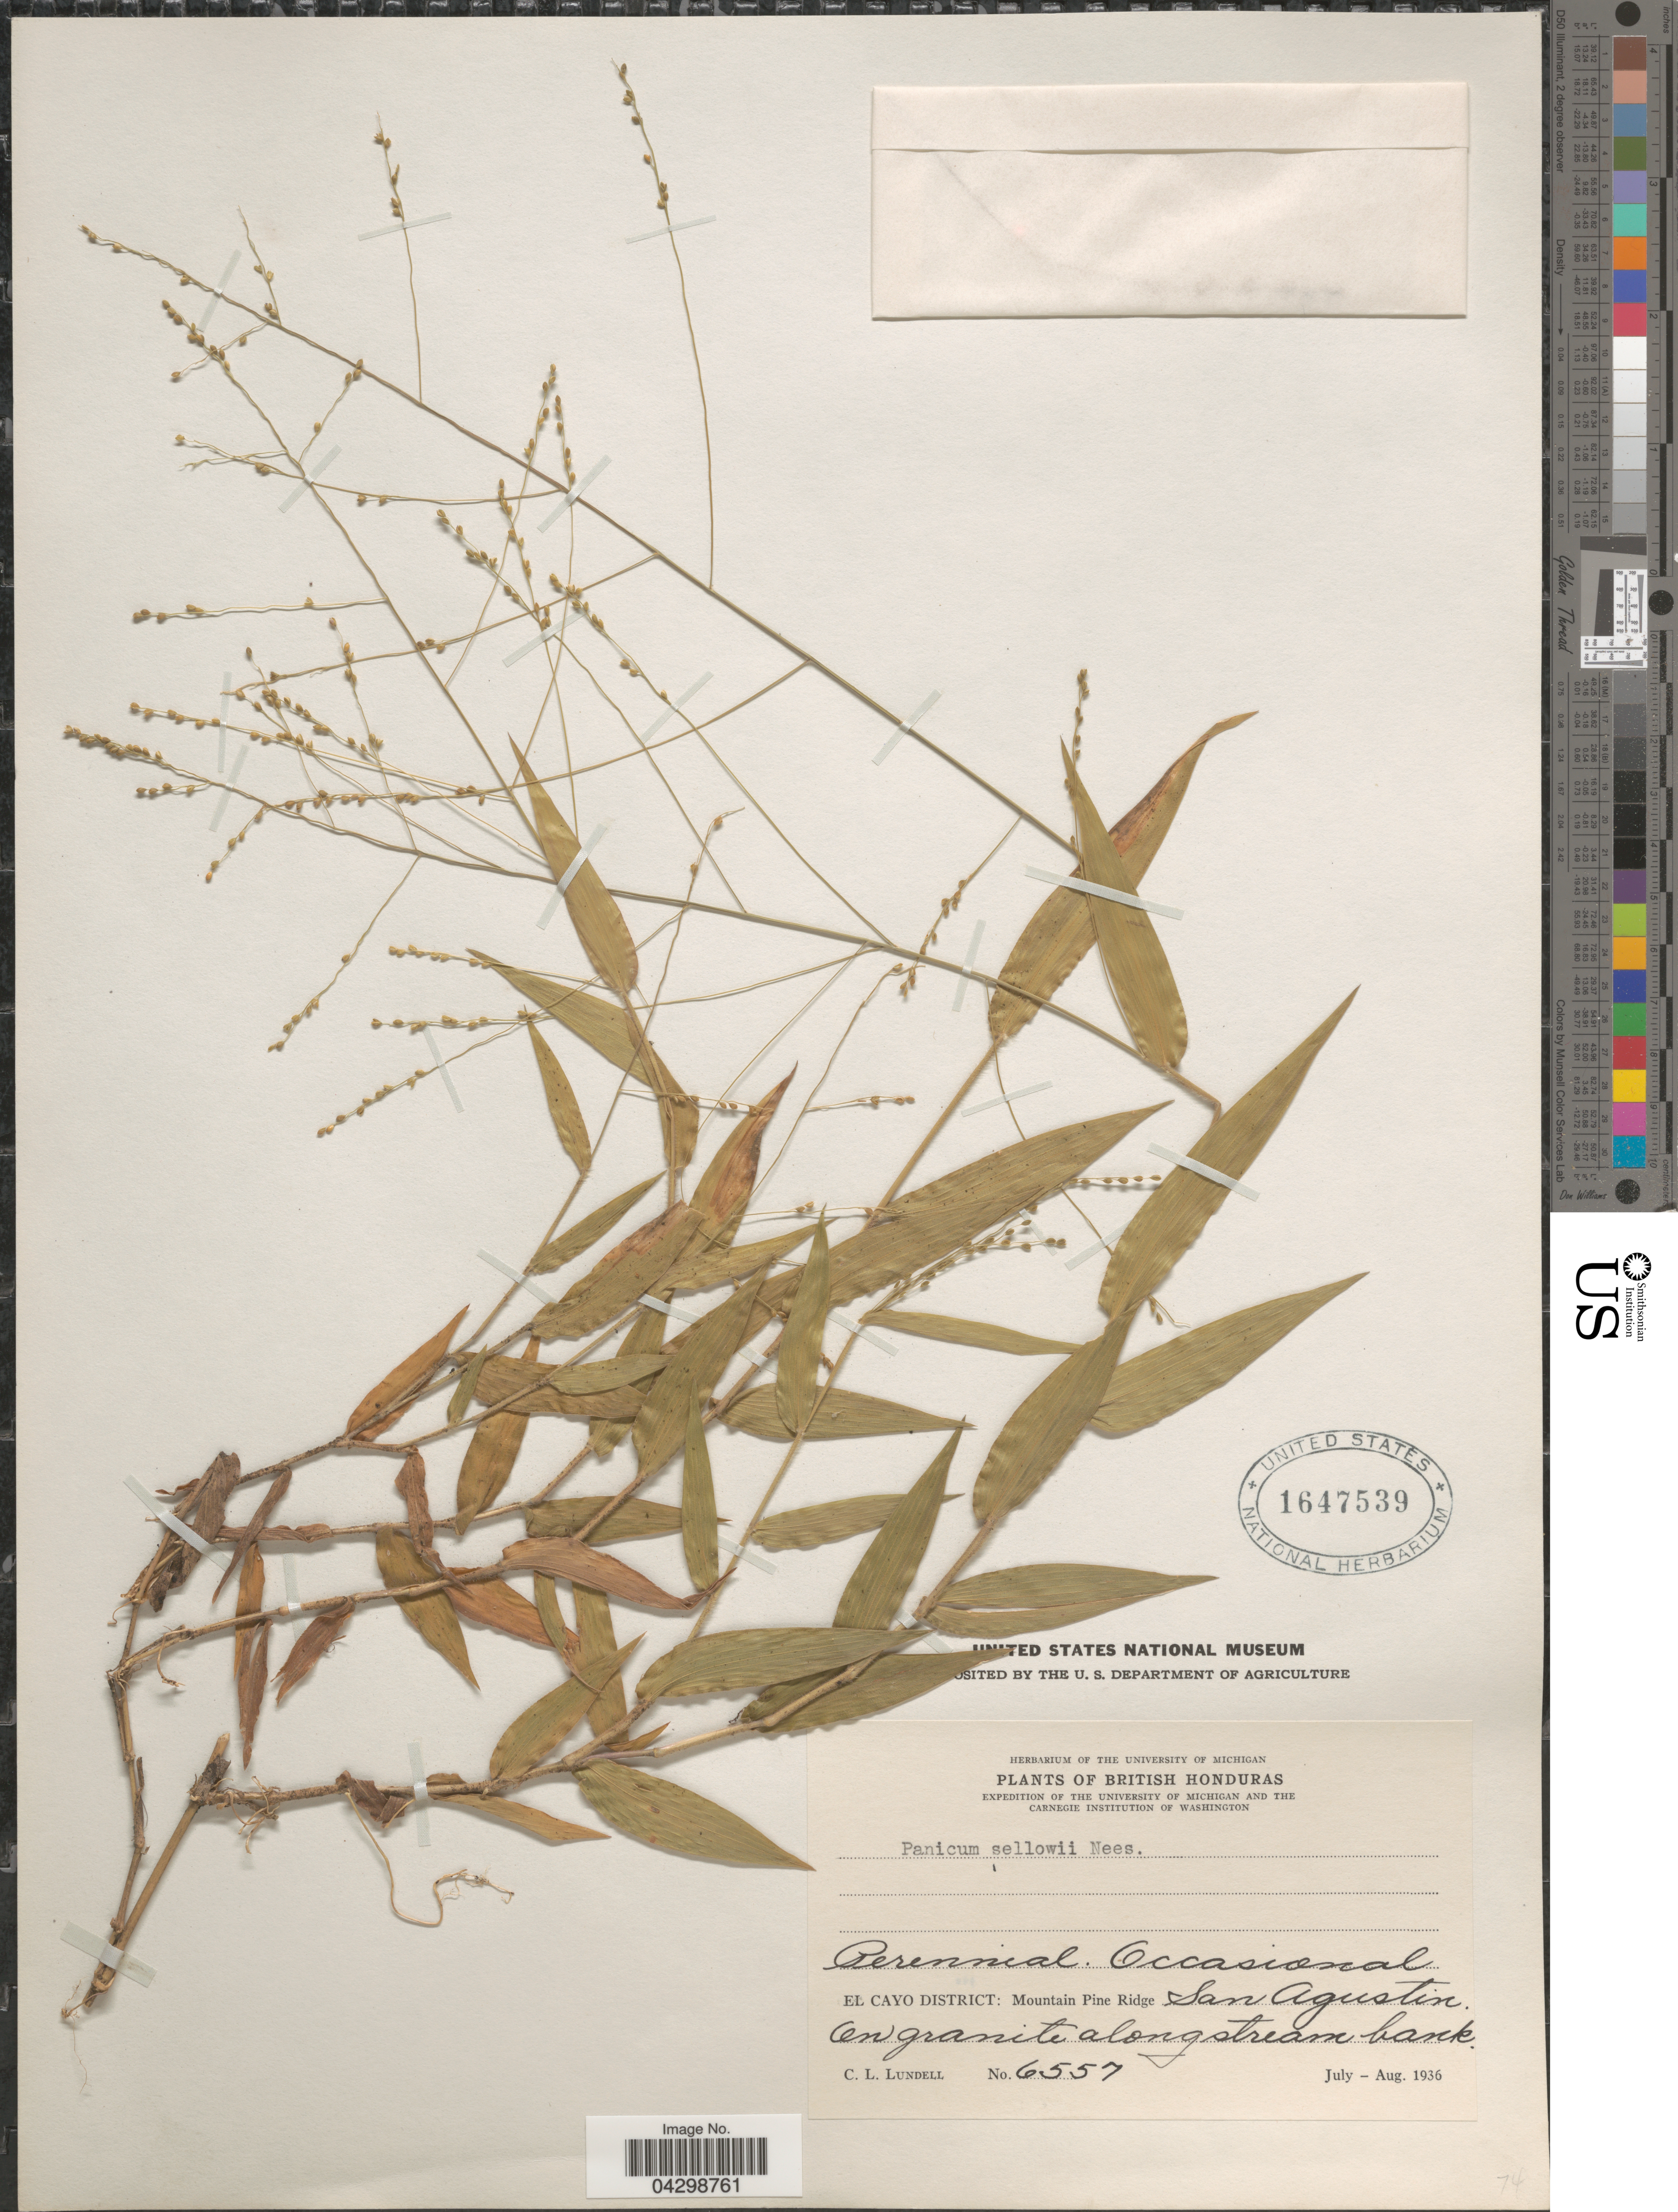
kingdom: Plantae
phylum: Tracheophyta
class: Liliopsida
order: Poales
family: Poaceae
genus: Panicum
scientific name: Panicum sellowii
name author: Nees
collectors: C. L. Lundell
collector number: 6557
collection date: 1936-07/1936-08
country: Belize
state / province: Cayo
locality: British Honduras. Expedition of the University of Michigan and the Carnegie Institution of Washington. El Cayo District: Mountain Pine Ridge. San Agustin.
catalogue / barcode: US 1647539